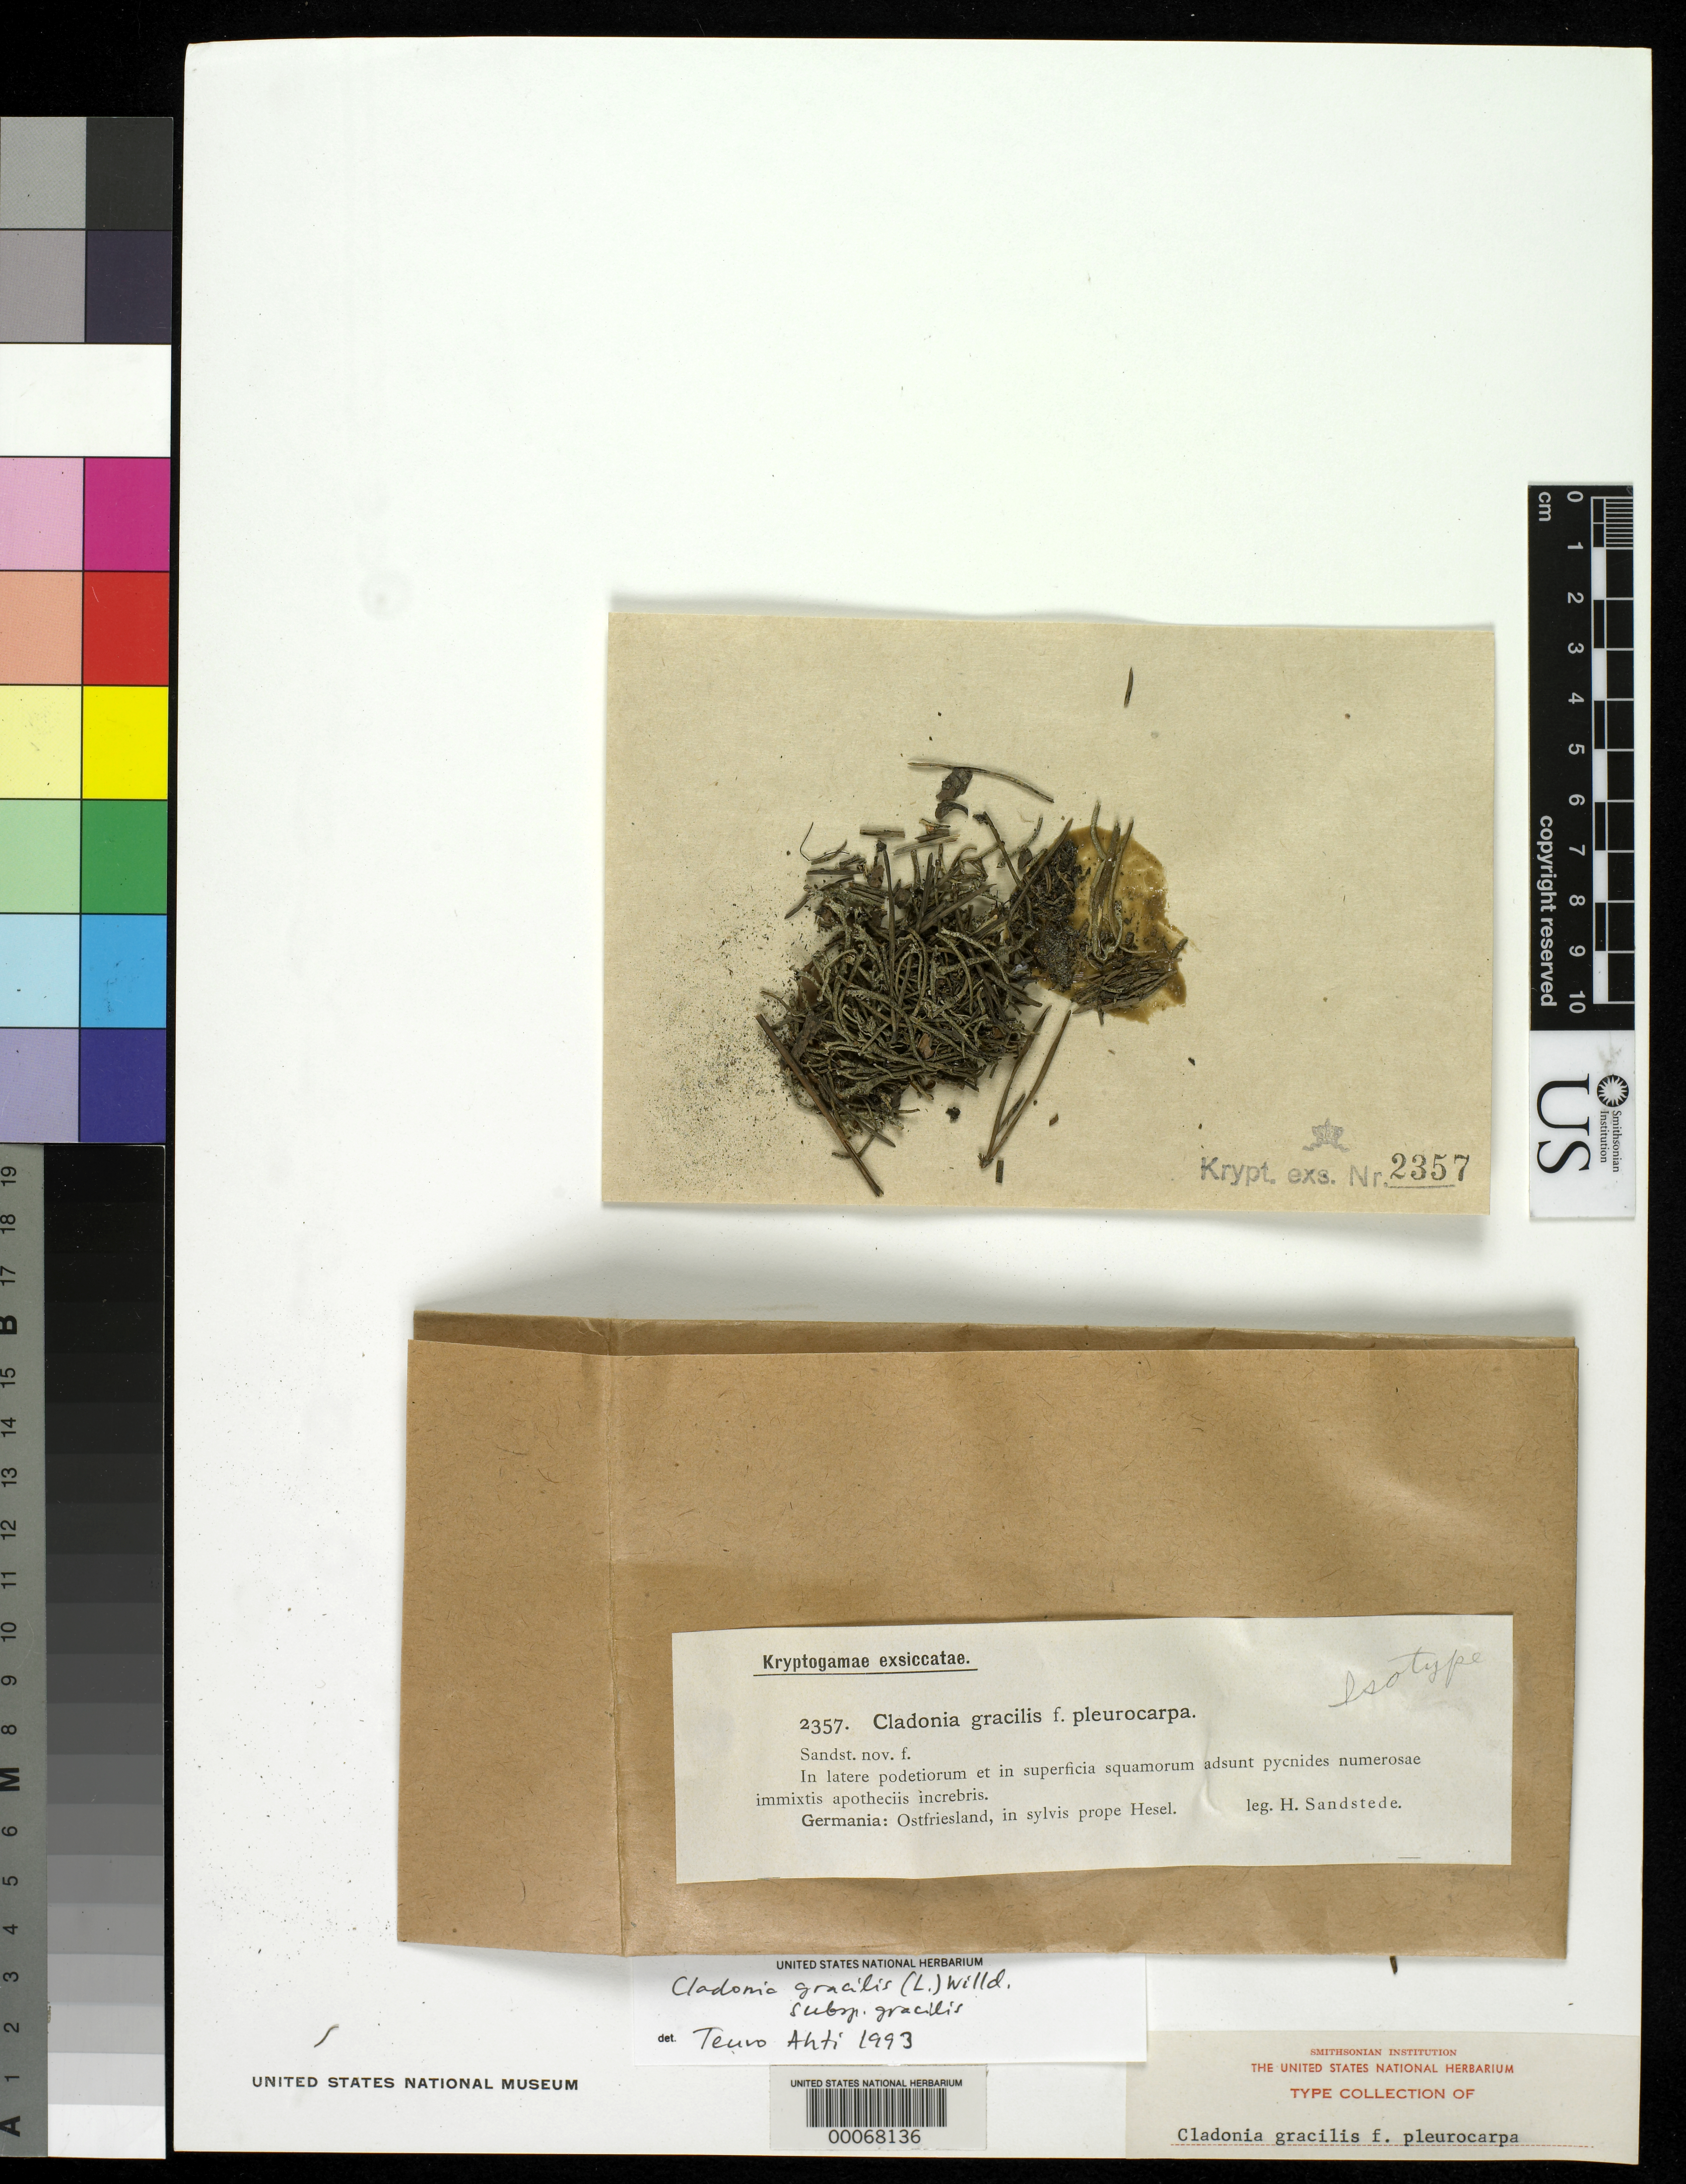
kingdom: Fungi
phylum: Ascomycota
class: Lecanoromycetes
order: Lecanorales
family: Cladoniaceae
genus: Cladonia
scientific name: Cladonia gracilis f. pleurocarpa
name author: Sandst. in L. Rabenhorst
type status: Isotype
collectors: H. Sandstede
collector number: Krypt. Exs. Vindob. 2357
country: Germany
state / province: Niedersachsen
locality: Ostfriesland, in silvis prope Hesel. [East Friesland, in forest near Hesel.]